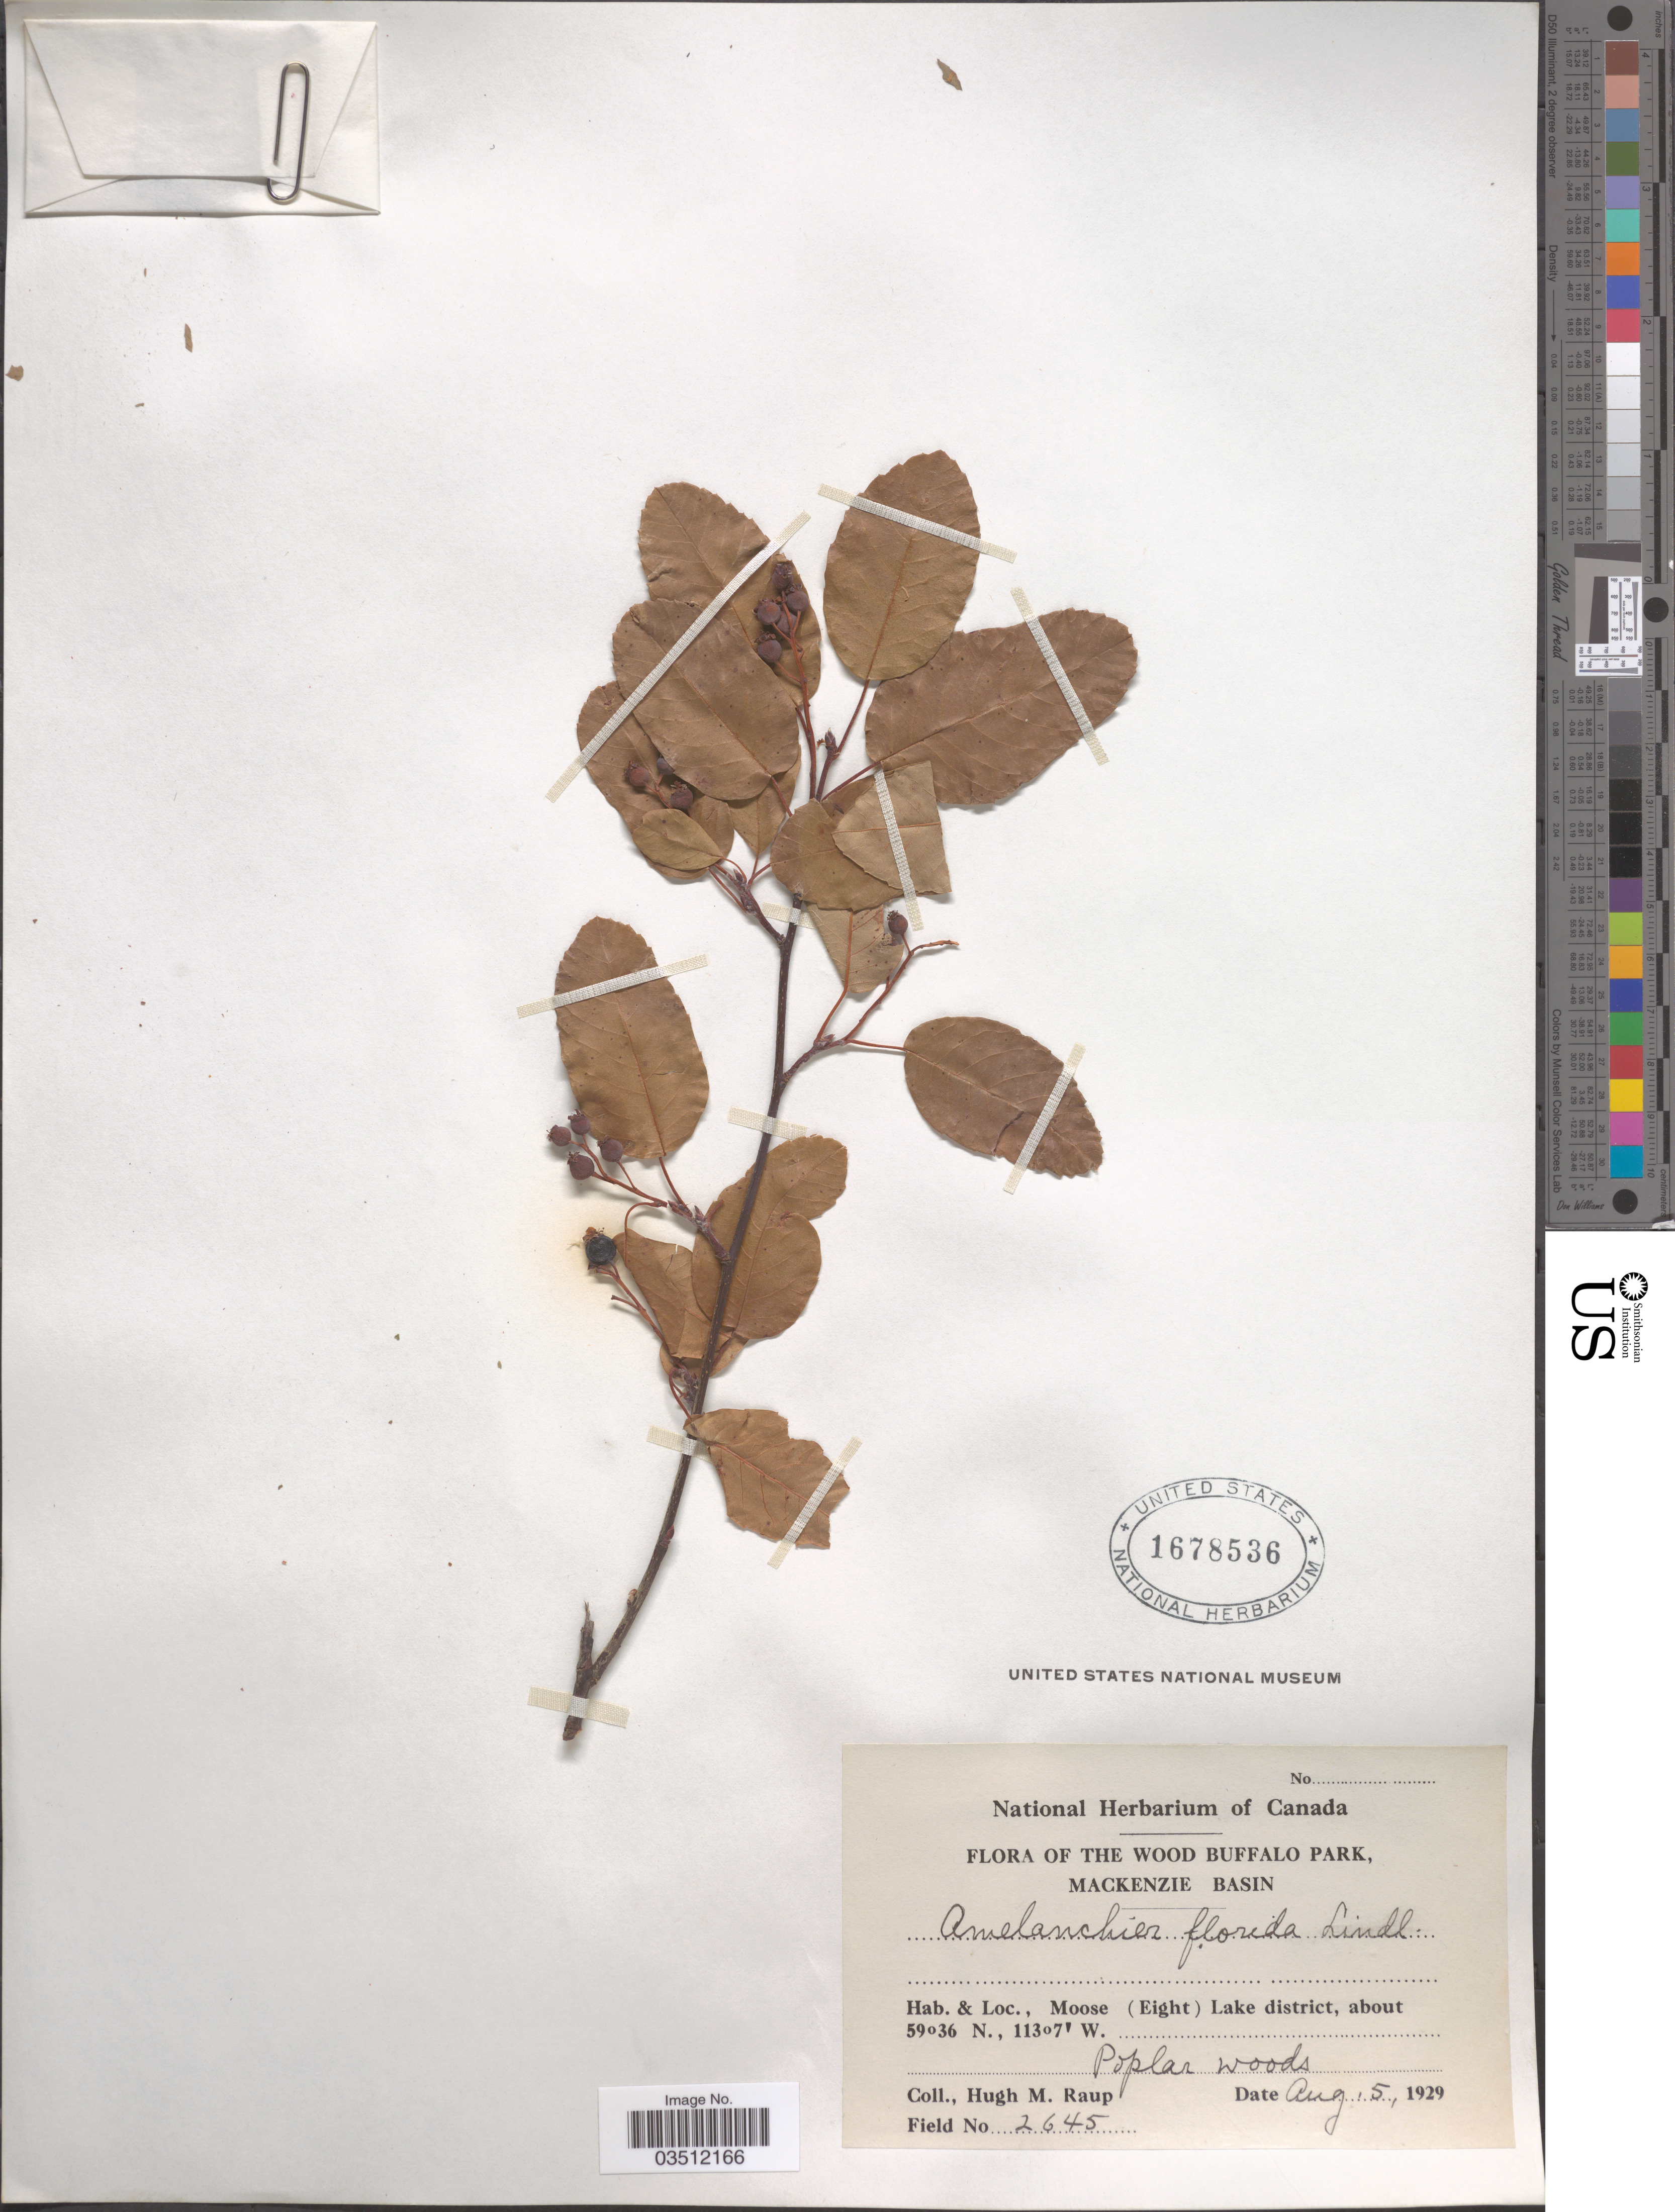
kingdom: Plantae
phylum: Tracheophyta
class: Magnoliopsida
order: Rosales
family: Rosaceae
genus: Amelanchier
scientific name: Amelanchier florida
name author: Lindl.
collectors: H. Raup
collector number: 2645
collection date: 1929-08-05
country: Canada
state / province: Alberta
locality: Woof Buffalo Park, Mackenzie Basin. Moose (Eight) Lake district. Poplar woods.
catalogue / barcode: US 1678536